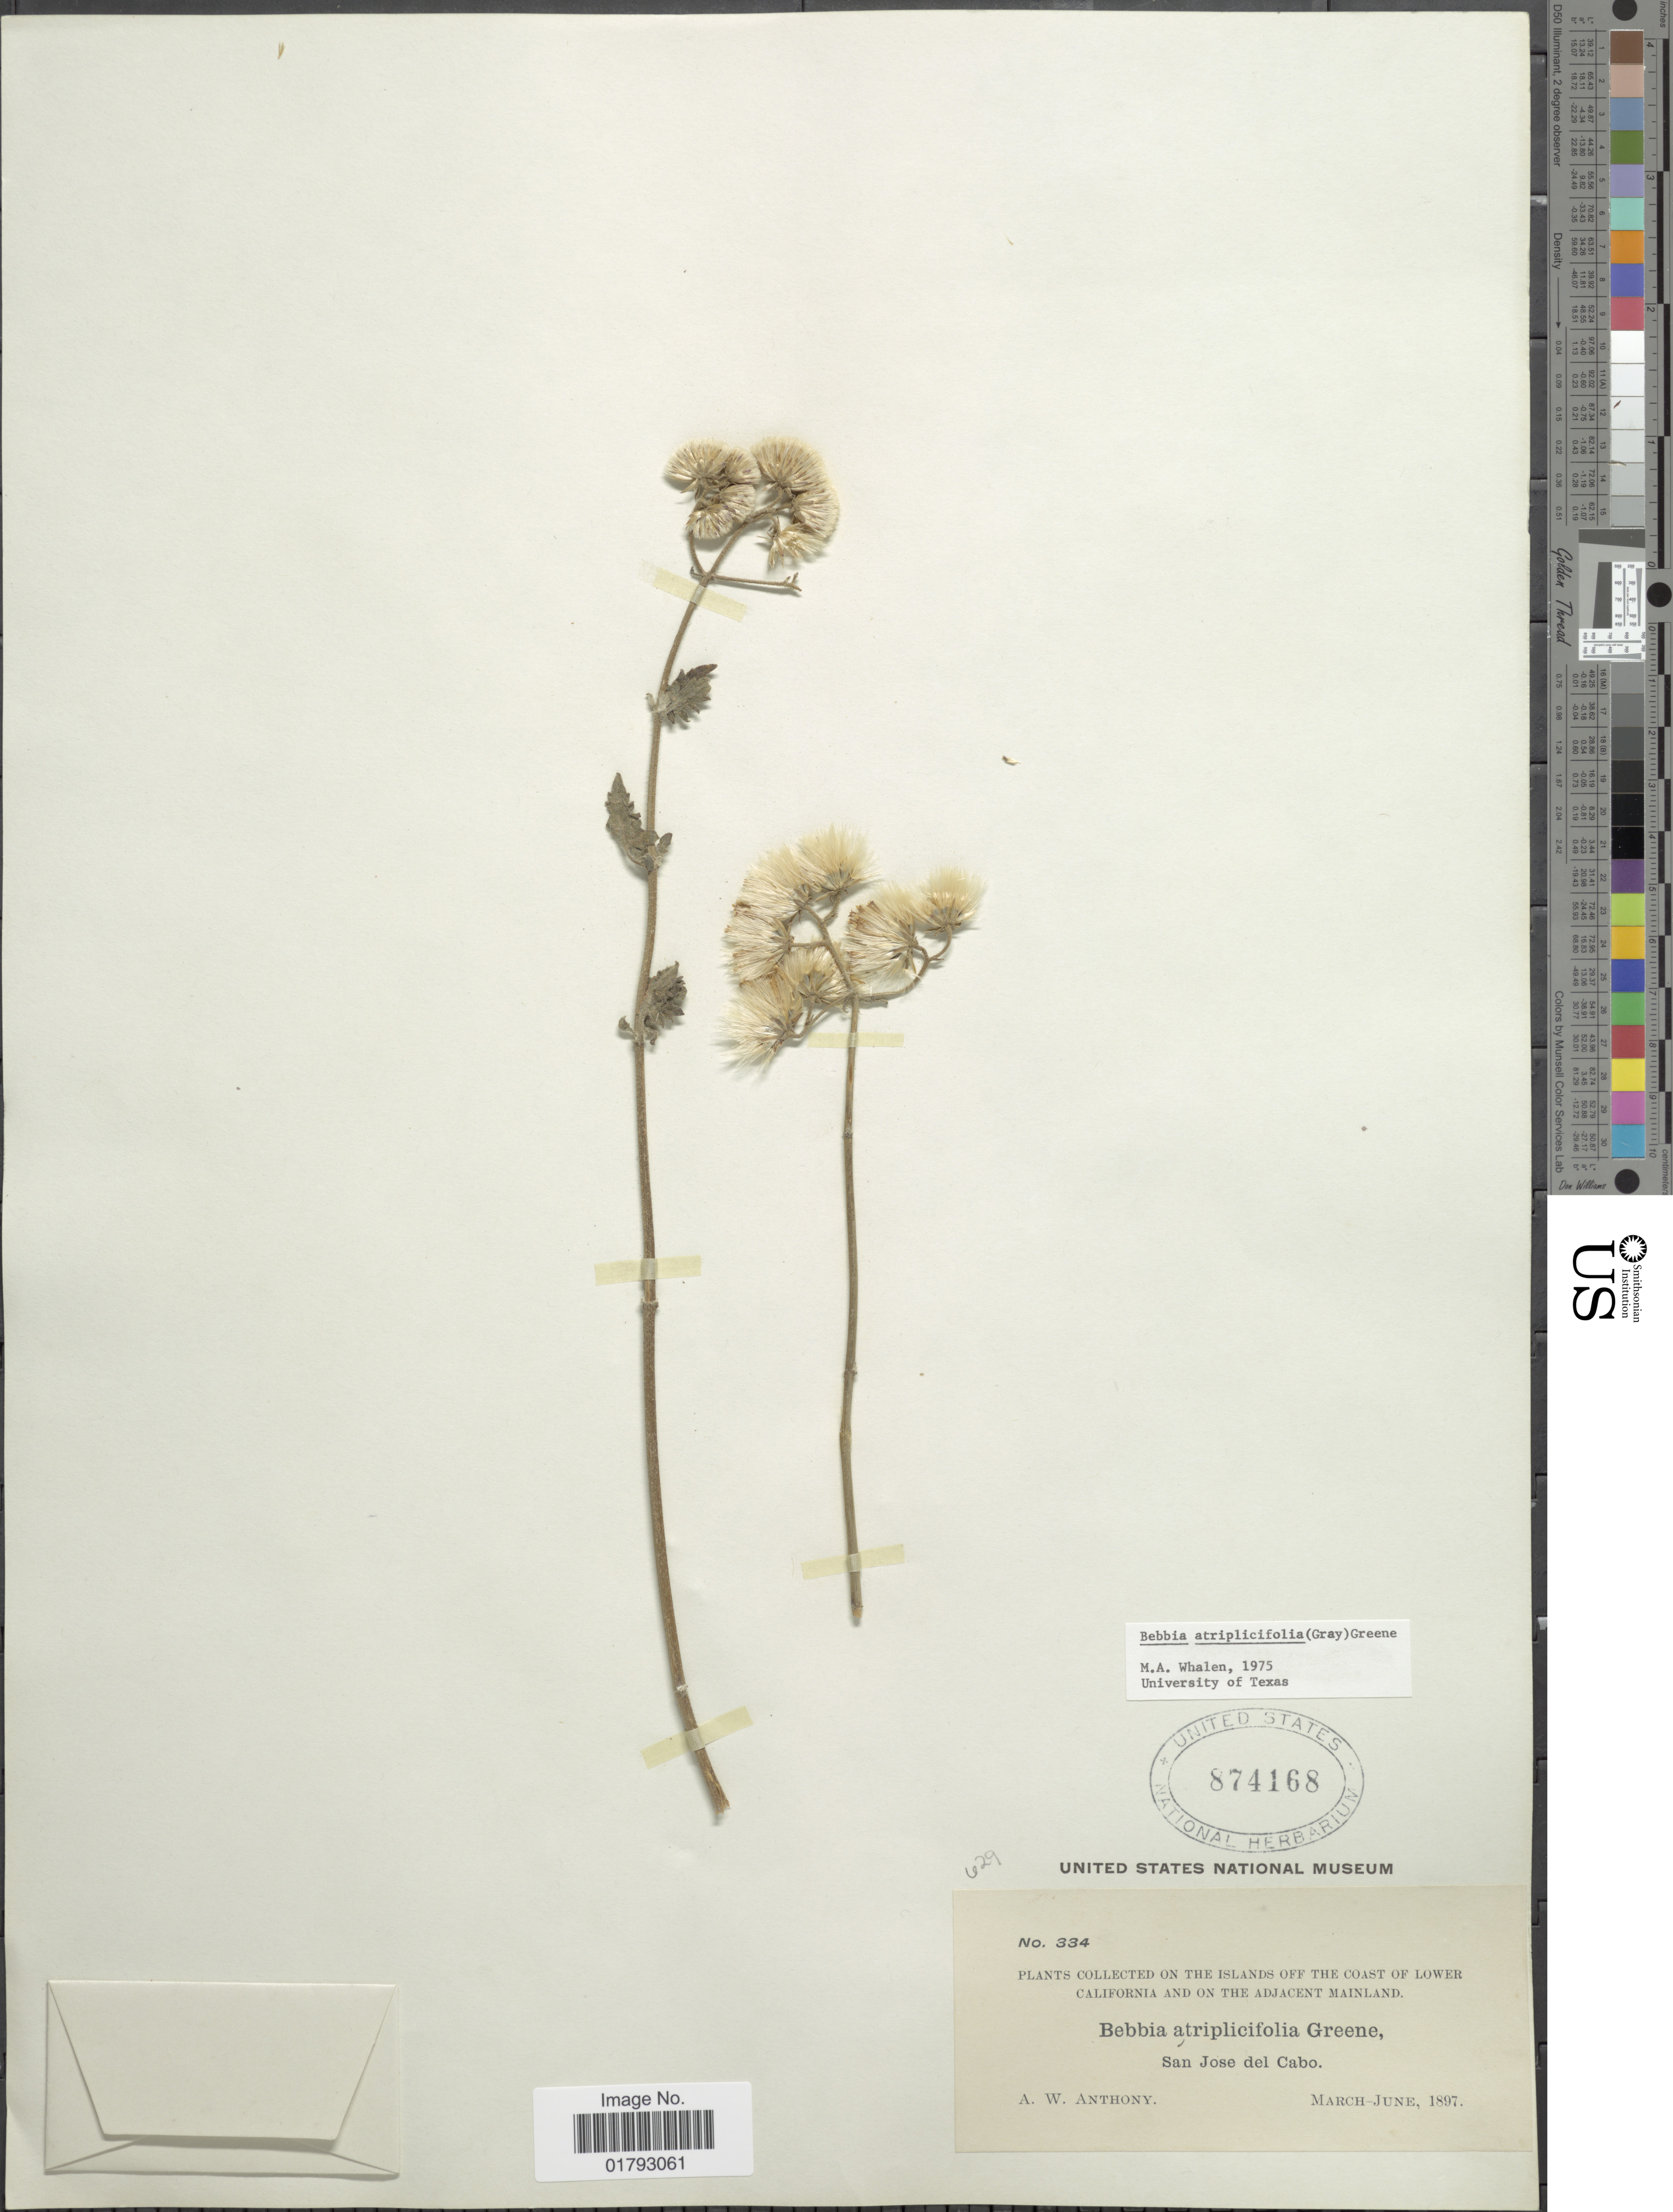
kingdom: Plantae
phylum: Tracheophyta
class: Magnoliopsida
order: Asterales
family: Asteraceae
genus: Bebbia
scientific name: Bebbia atriplicifolia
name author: (A. Gray) Greene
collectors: A. W. Anthony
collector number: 334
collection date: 1897-03/1897-06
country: Mexico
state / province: Baja California Sur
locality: The islands off the Coast of Lower california and on the Adjacent Mainland. San Jose del Cabo.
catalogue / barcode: US 874168